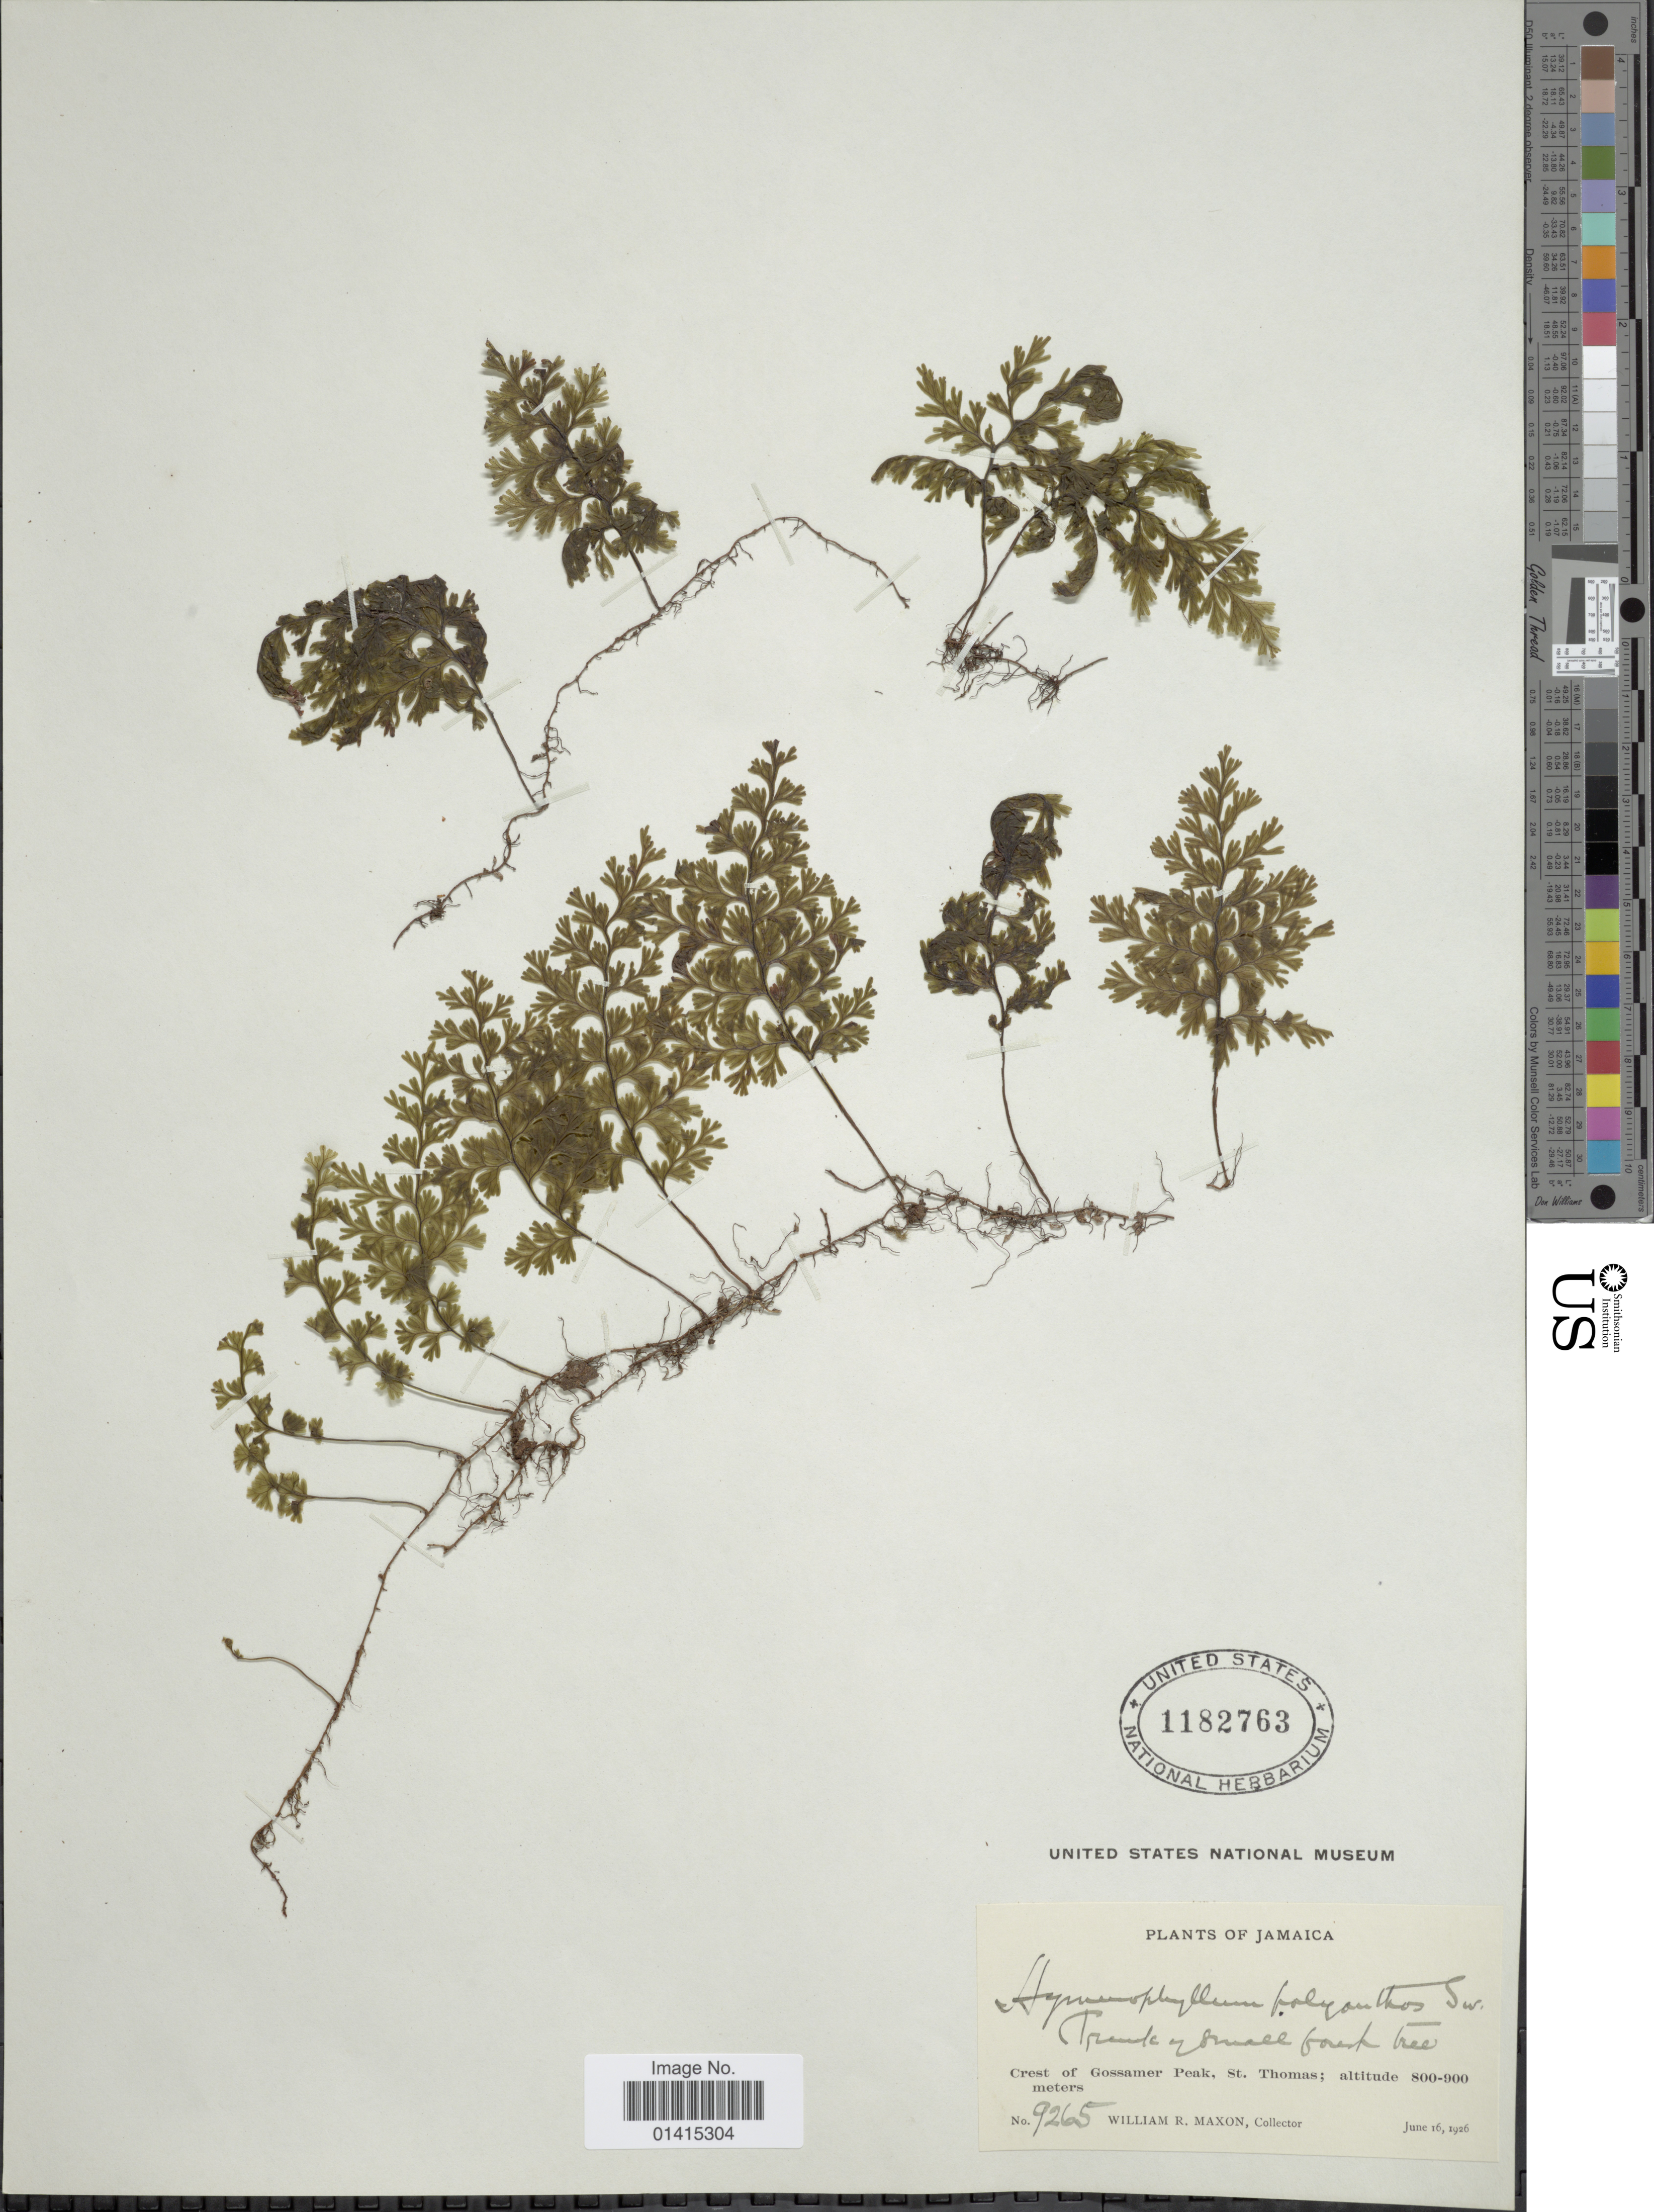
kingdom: Plantae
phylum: Tracheophyta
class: Polypodiopsida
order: Hymenophyllales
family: Hymenophyllaceae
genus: Hymenophyllum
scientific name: Hymenophyllum polyanthos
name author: (Sw.) Sw.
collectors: W. R. Maxon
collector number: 9265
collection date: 1926-06-16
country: Jamaica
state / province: Saint Thomas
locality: Crest of Gossamer Peak, St. Thomas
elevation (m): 800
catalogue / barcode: US 1182763